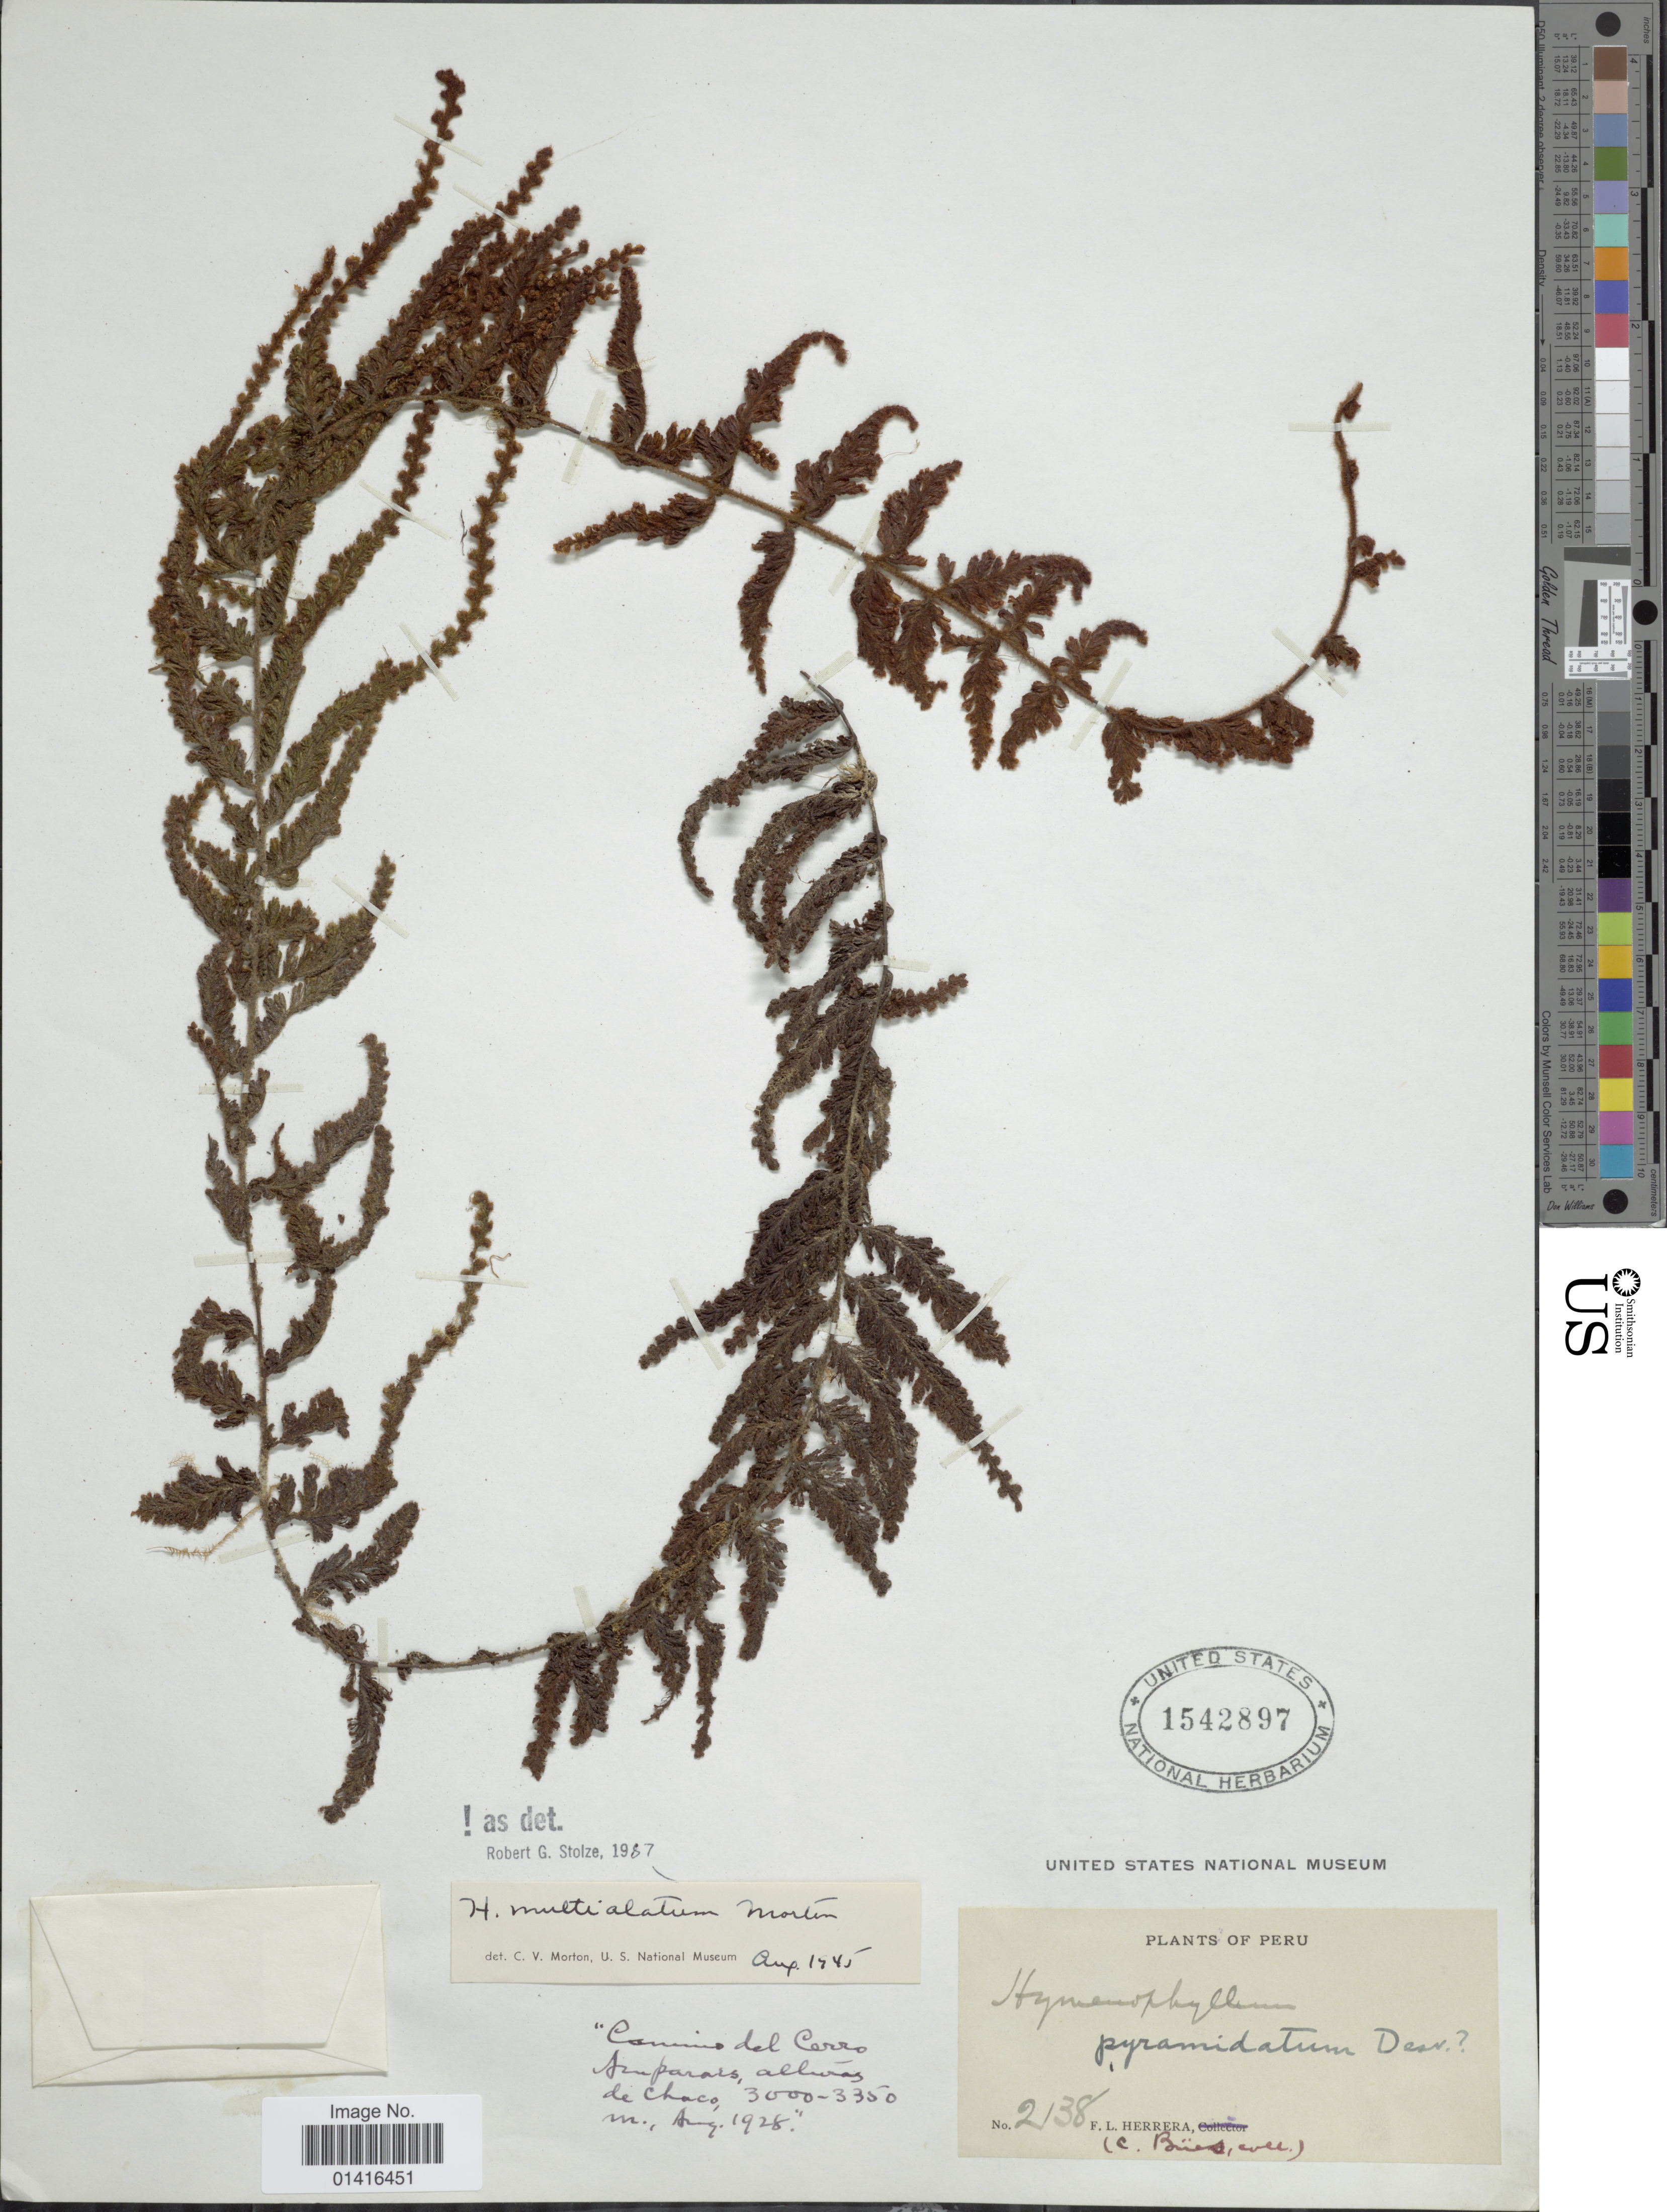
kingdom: Plantae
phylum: Tracheophyta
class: Polypodiopsida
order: Hymenophyllales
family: Hymenophyllaceae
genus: Hymenophyllum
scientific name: Hymenophyllum multialatum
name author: C.V. Morton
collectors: C. Bues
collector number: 2138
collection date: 1928-08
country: Peru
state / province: Cusco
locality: Camino del Cerro Amparaes, alturas de Chaco.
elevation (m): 3000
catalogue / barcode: US 1542897